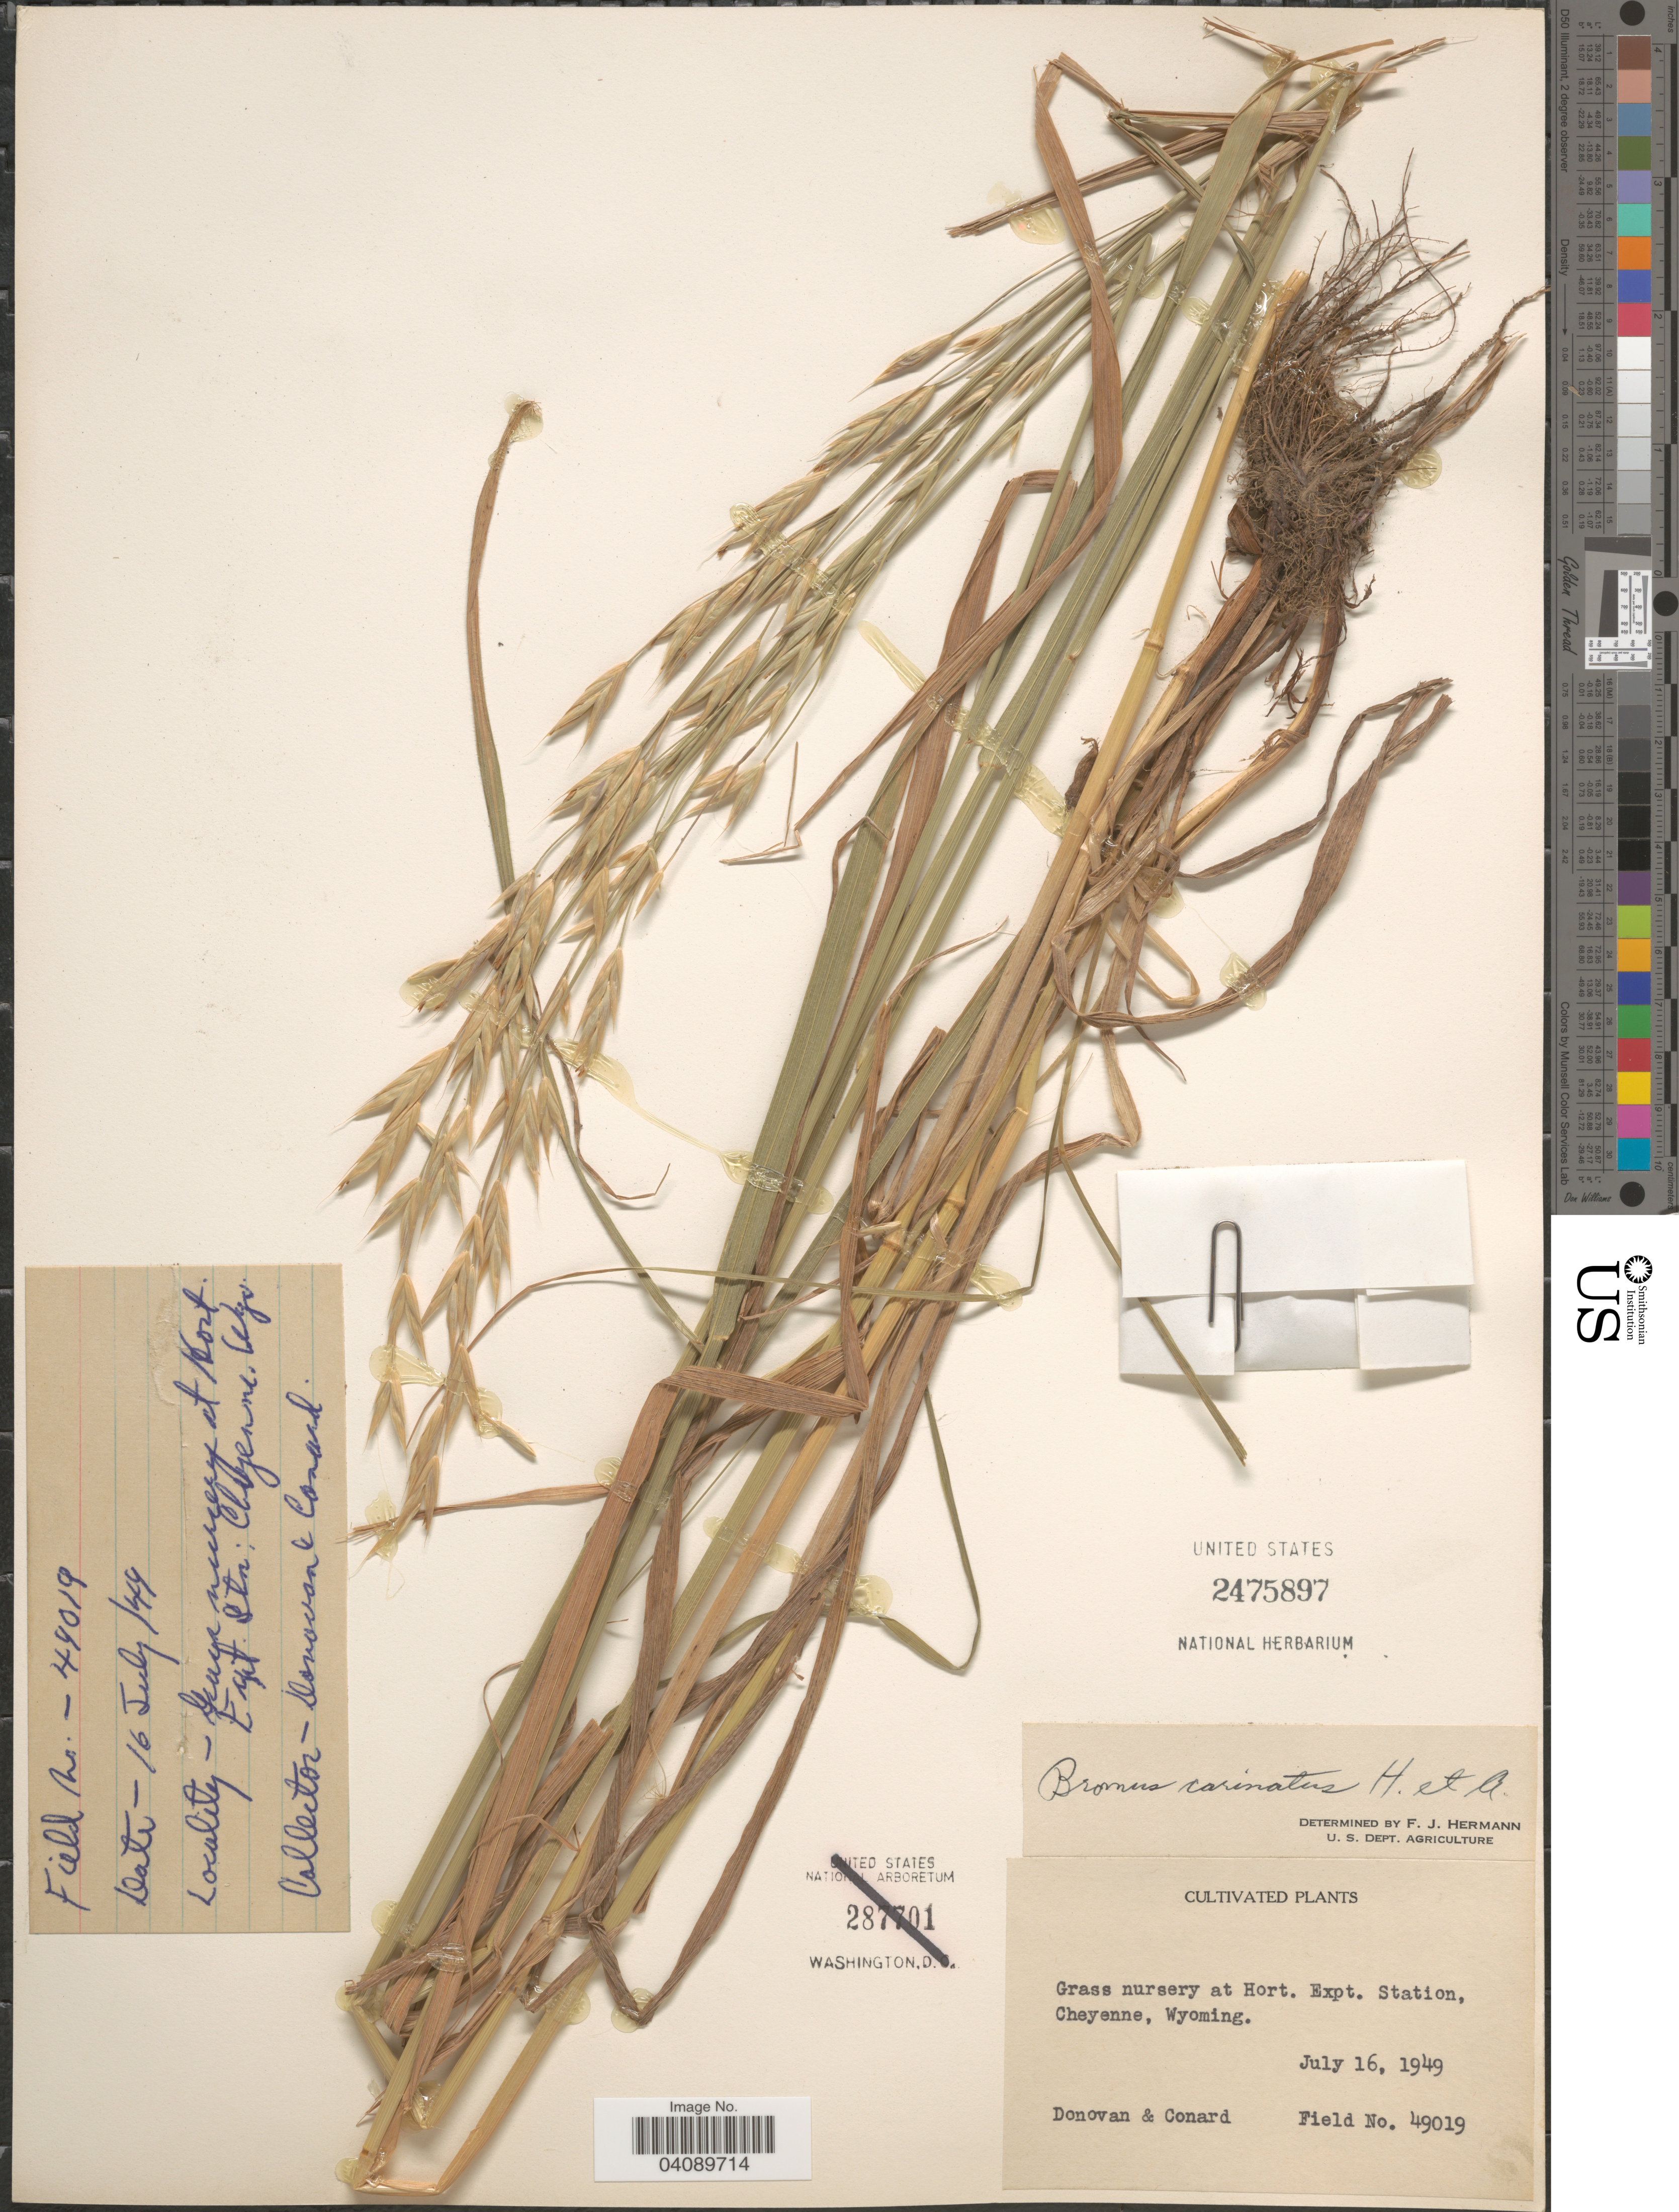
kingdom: Plantae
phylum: Tracheophyta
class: Liliopsida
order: Poales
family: Poaceae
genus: Bromus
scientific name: Bromus carinatus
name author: Hook. & Arn.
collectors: -. Donovan & H. S. Conard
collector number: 49019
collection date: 1949-07-16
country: United States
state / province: Wyoming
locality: Grass nursery at Hort. Expt. Station, Chayenne.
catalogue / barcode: US 2475897